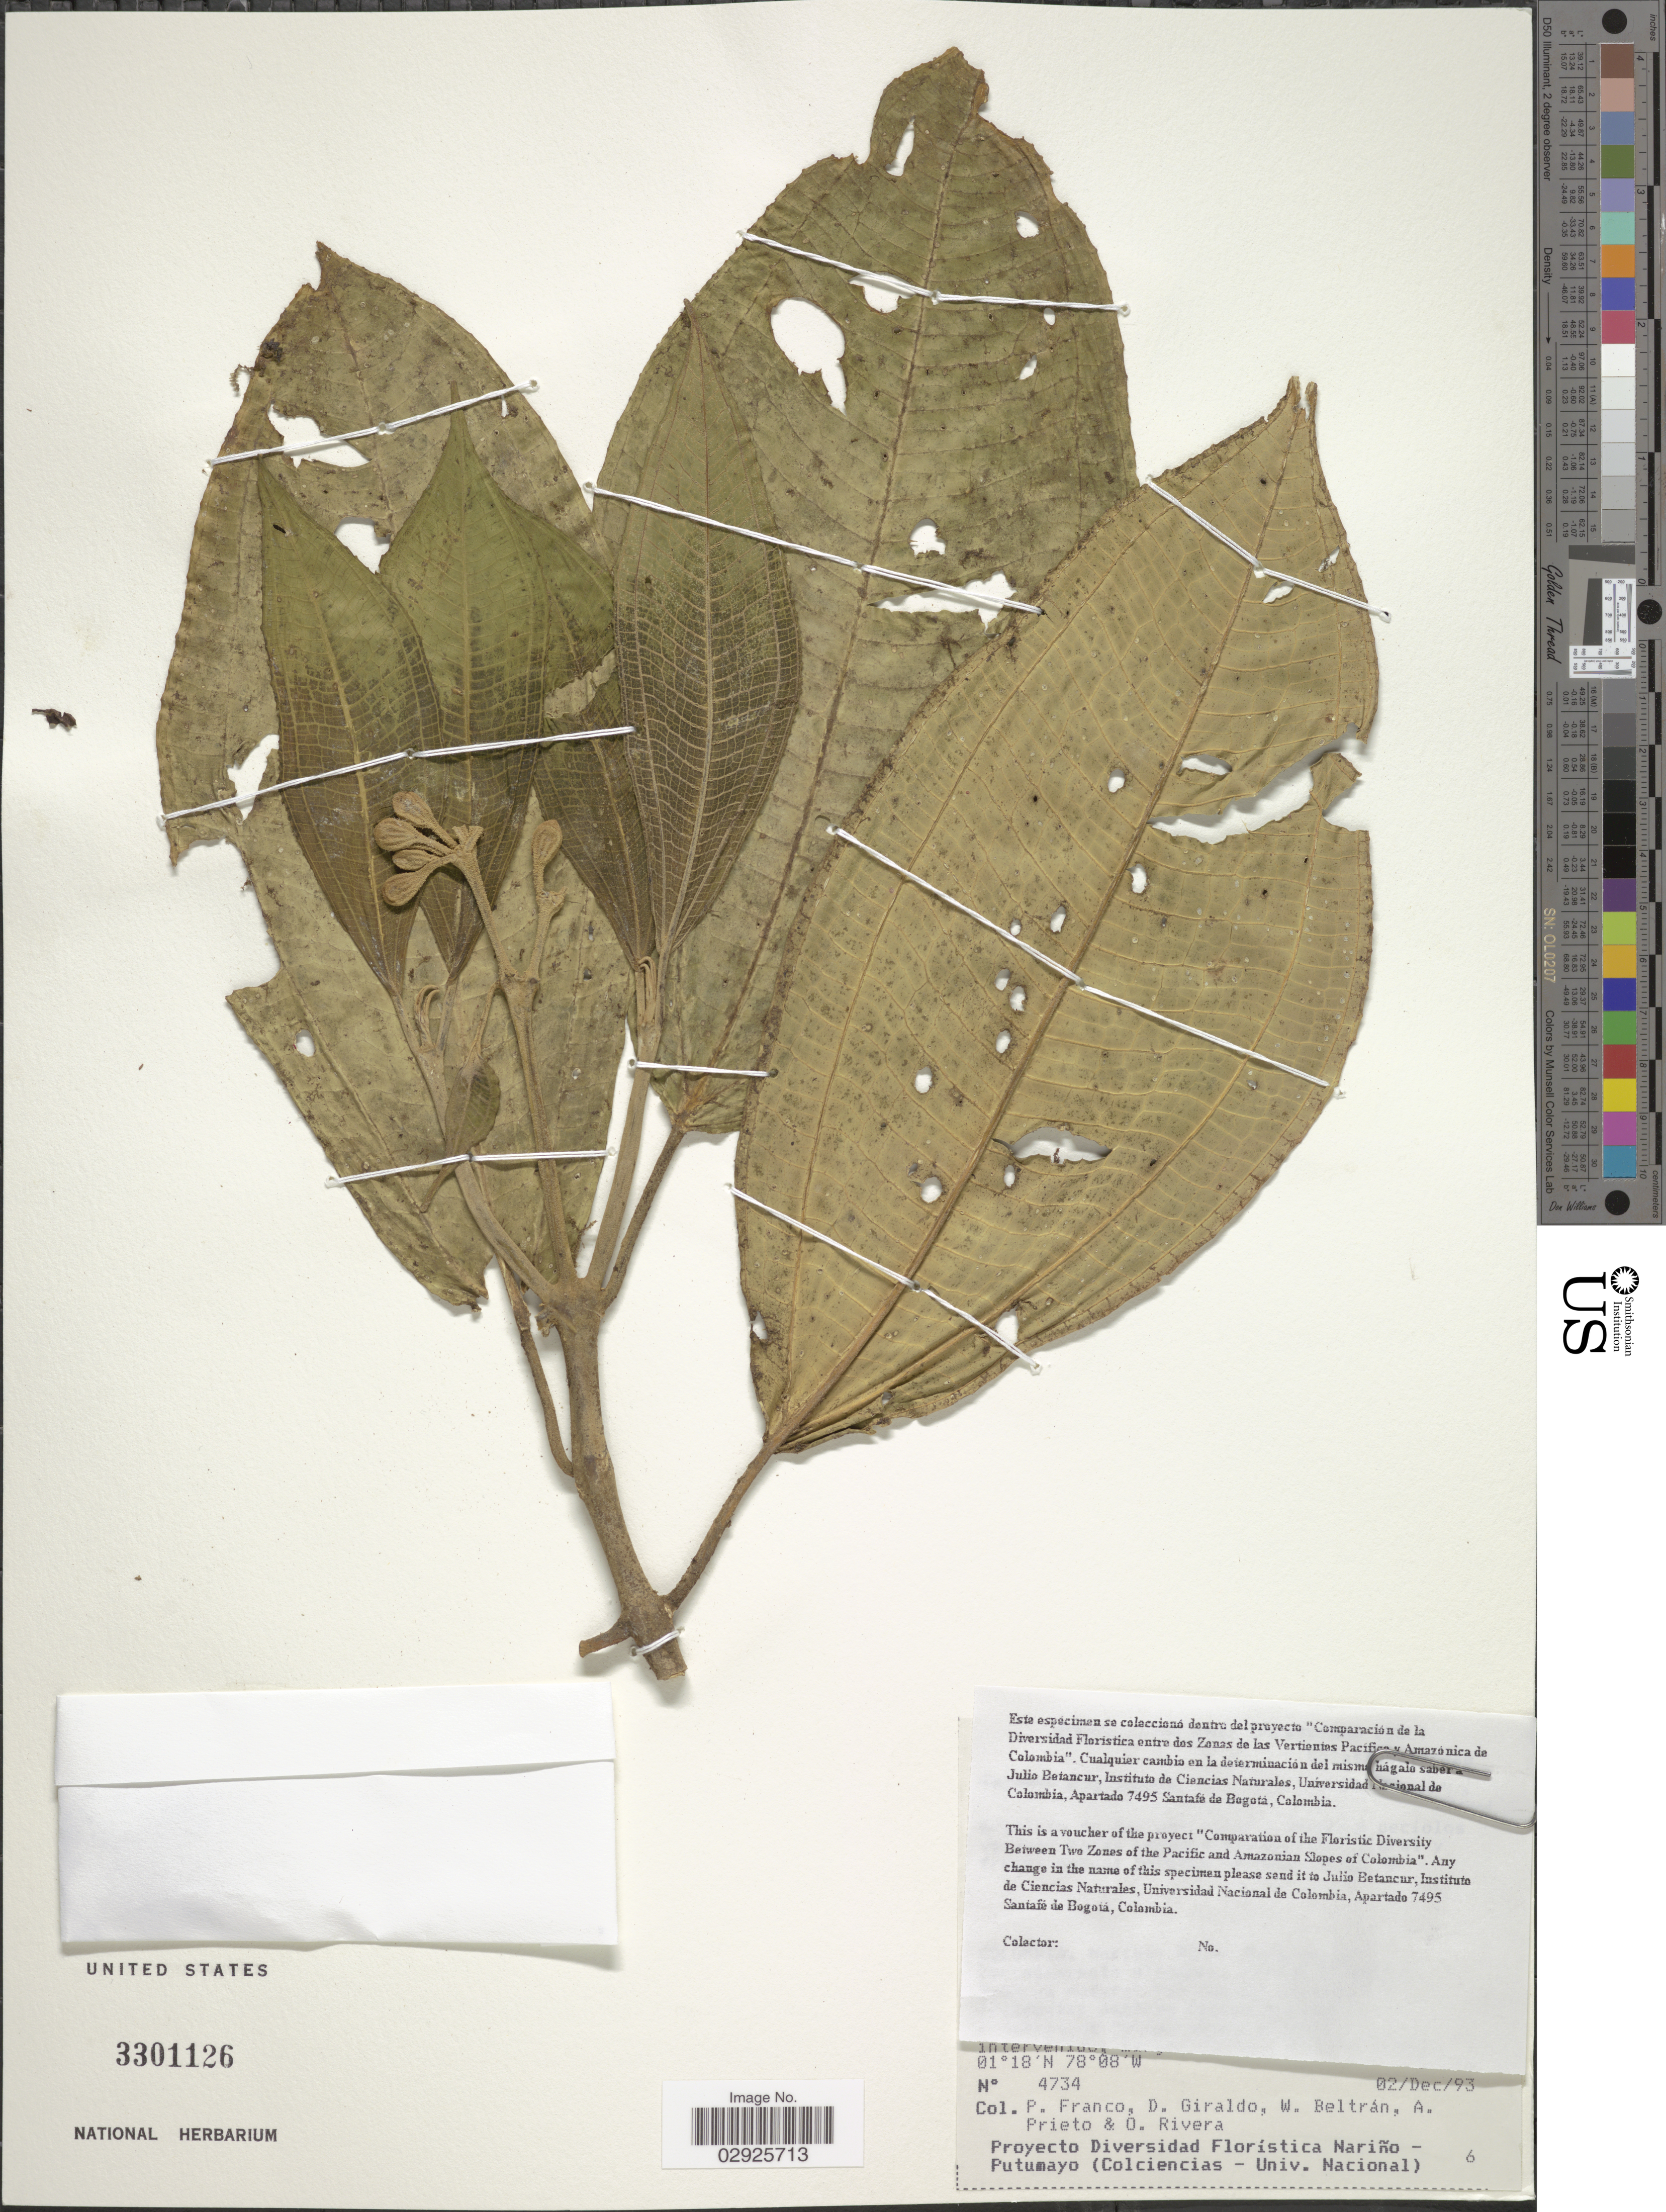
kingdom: Plantae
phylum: Tracheophyta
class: Magnoliopsida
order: Myrtales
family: Melastomataceae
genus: Meriania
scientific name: Meriania sp.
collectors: P. Franco, D. Giraldo, W. Beltran, A. Prieto & O. Rivera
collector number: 4734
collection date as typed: Transcribed d/m/y: 2/12/93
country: Colombia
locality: [illegible text] interven[illegible text].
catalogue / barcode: US 3301126